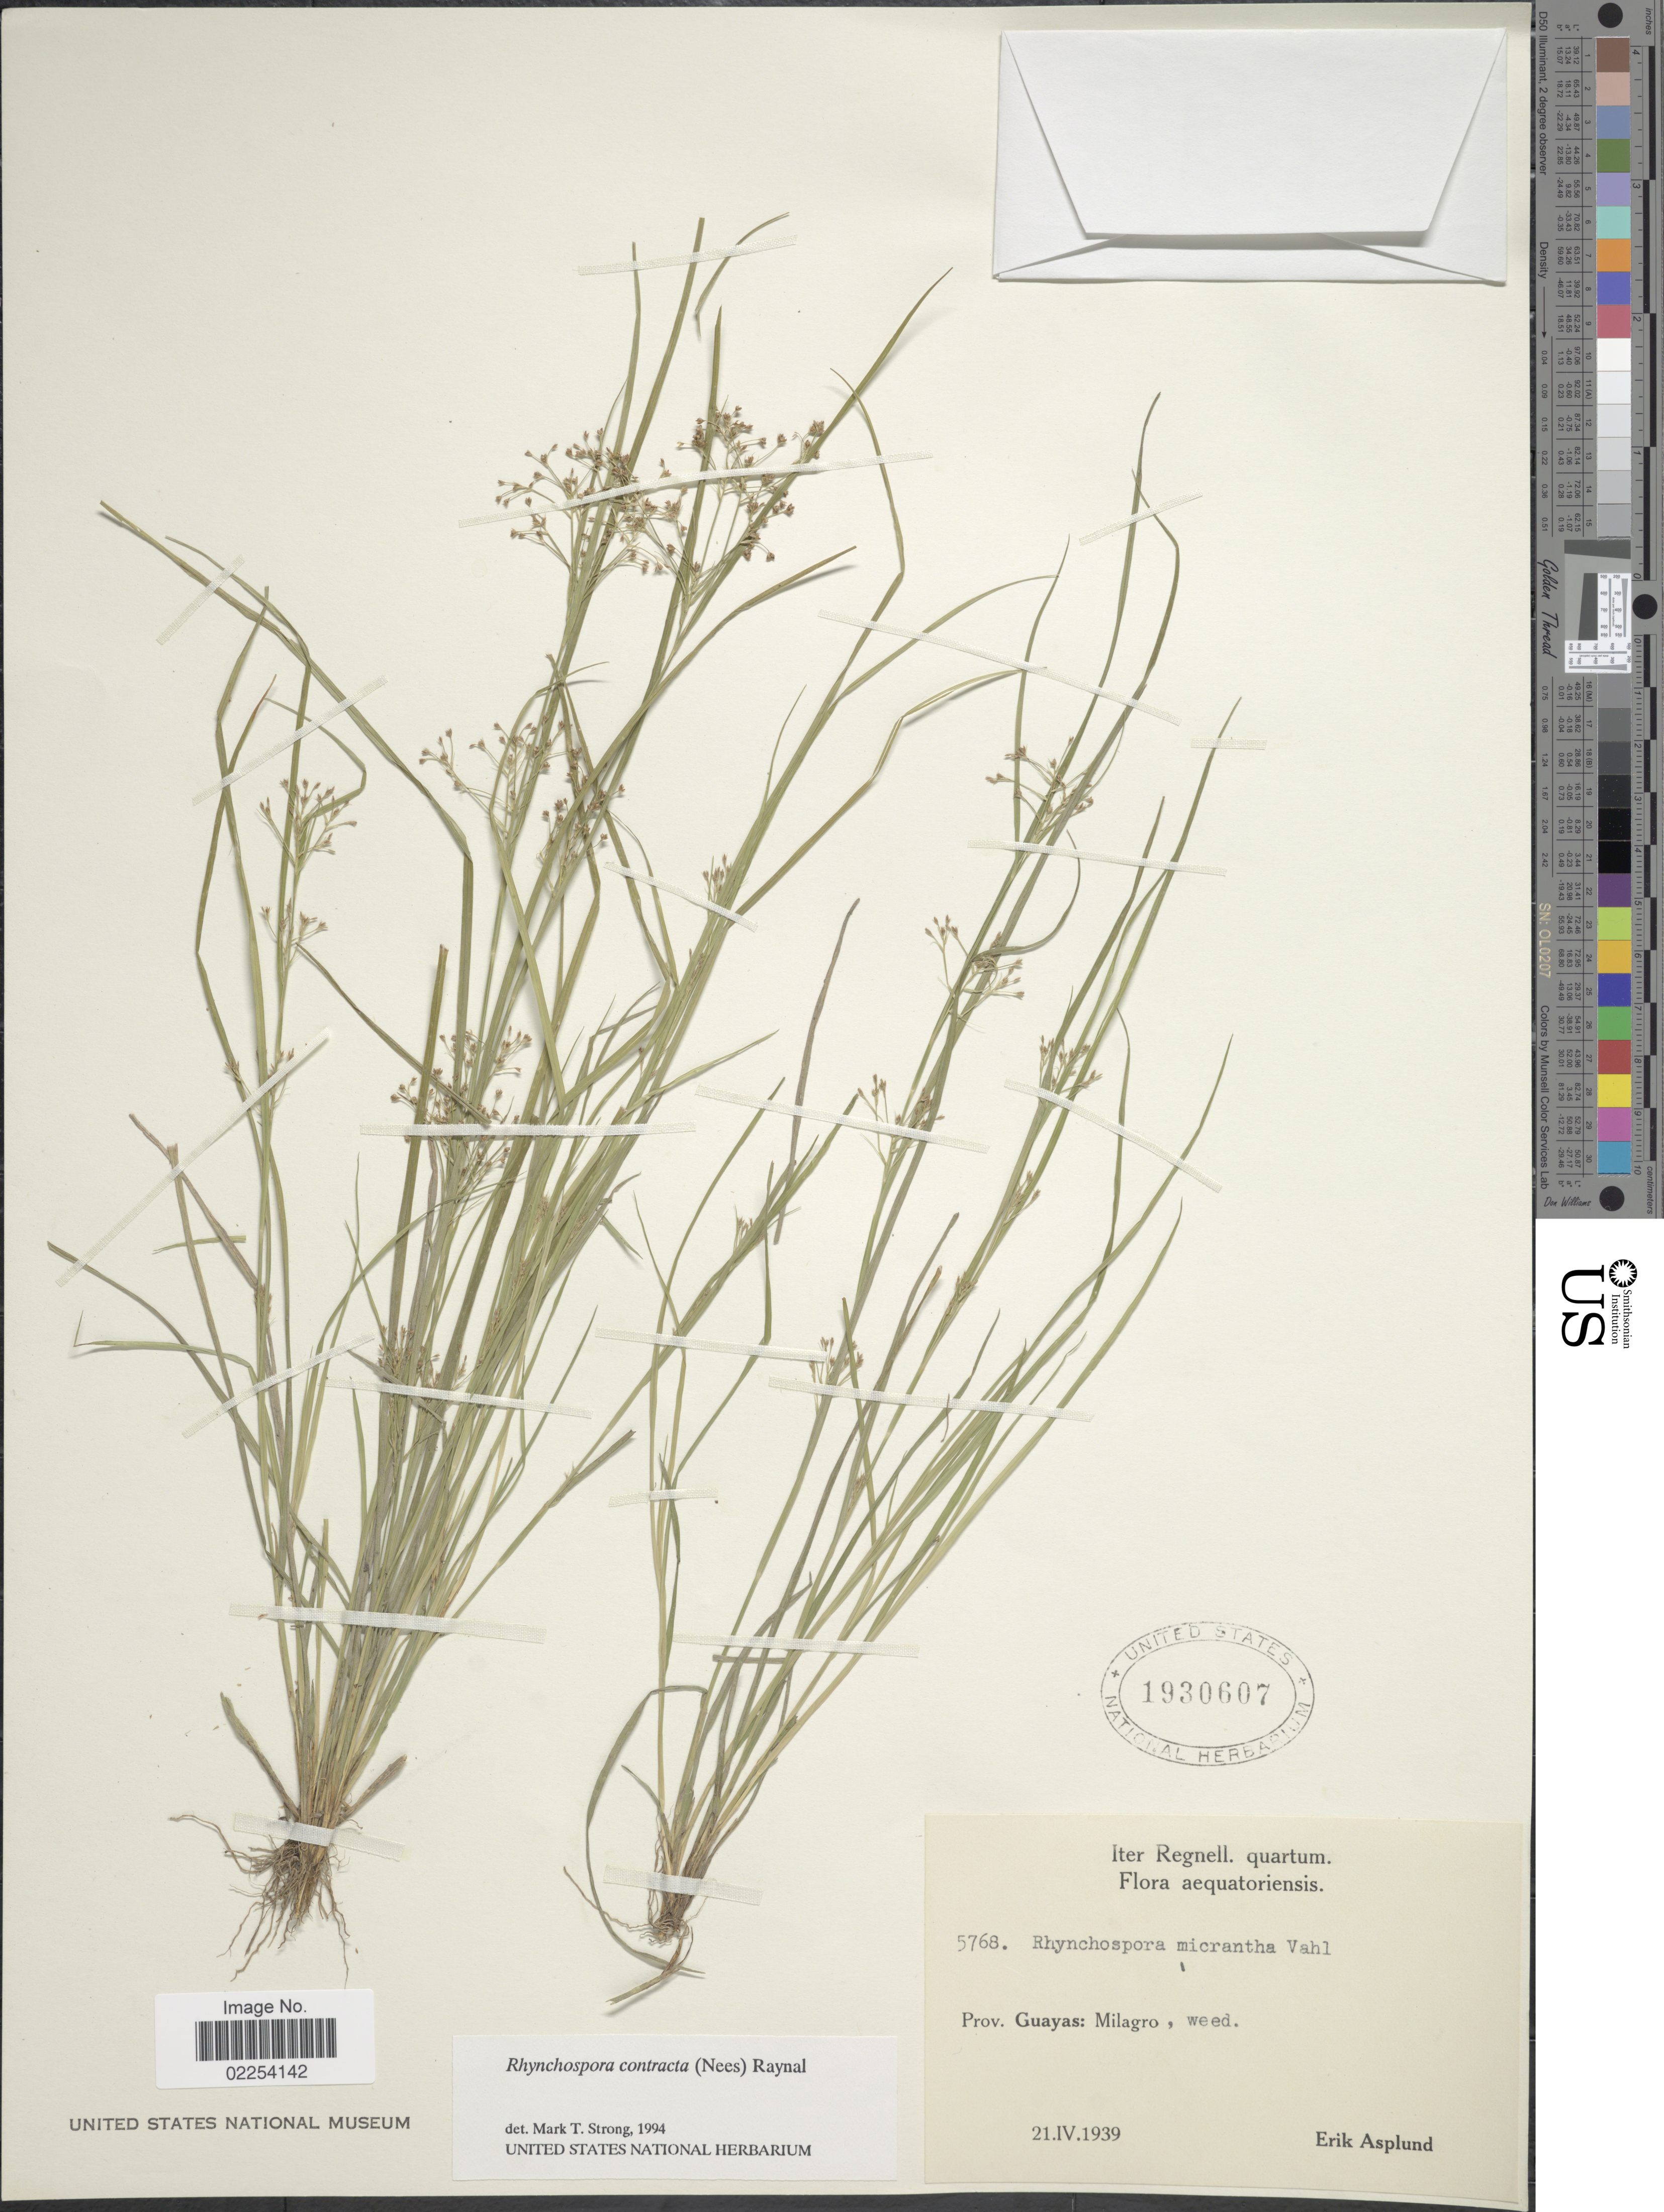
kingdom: Plantae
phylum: Tracheophyta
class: Liliopsida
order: Poales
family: Cyperaceae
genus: Rhynchospora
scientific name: Rhynchospora contracta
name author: (Nees) J. Raynal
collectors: E. Asplund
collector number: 5768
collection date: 1939-04-21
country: Ecuador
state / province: Guayas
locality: Prov.Guayas: Milagro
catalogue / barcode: US 1930607